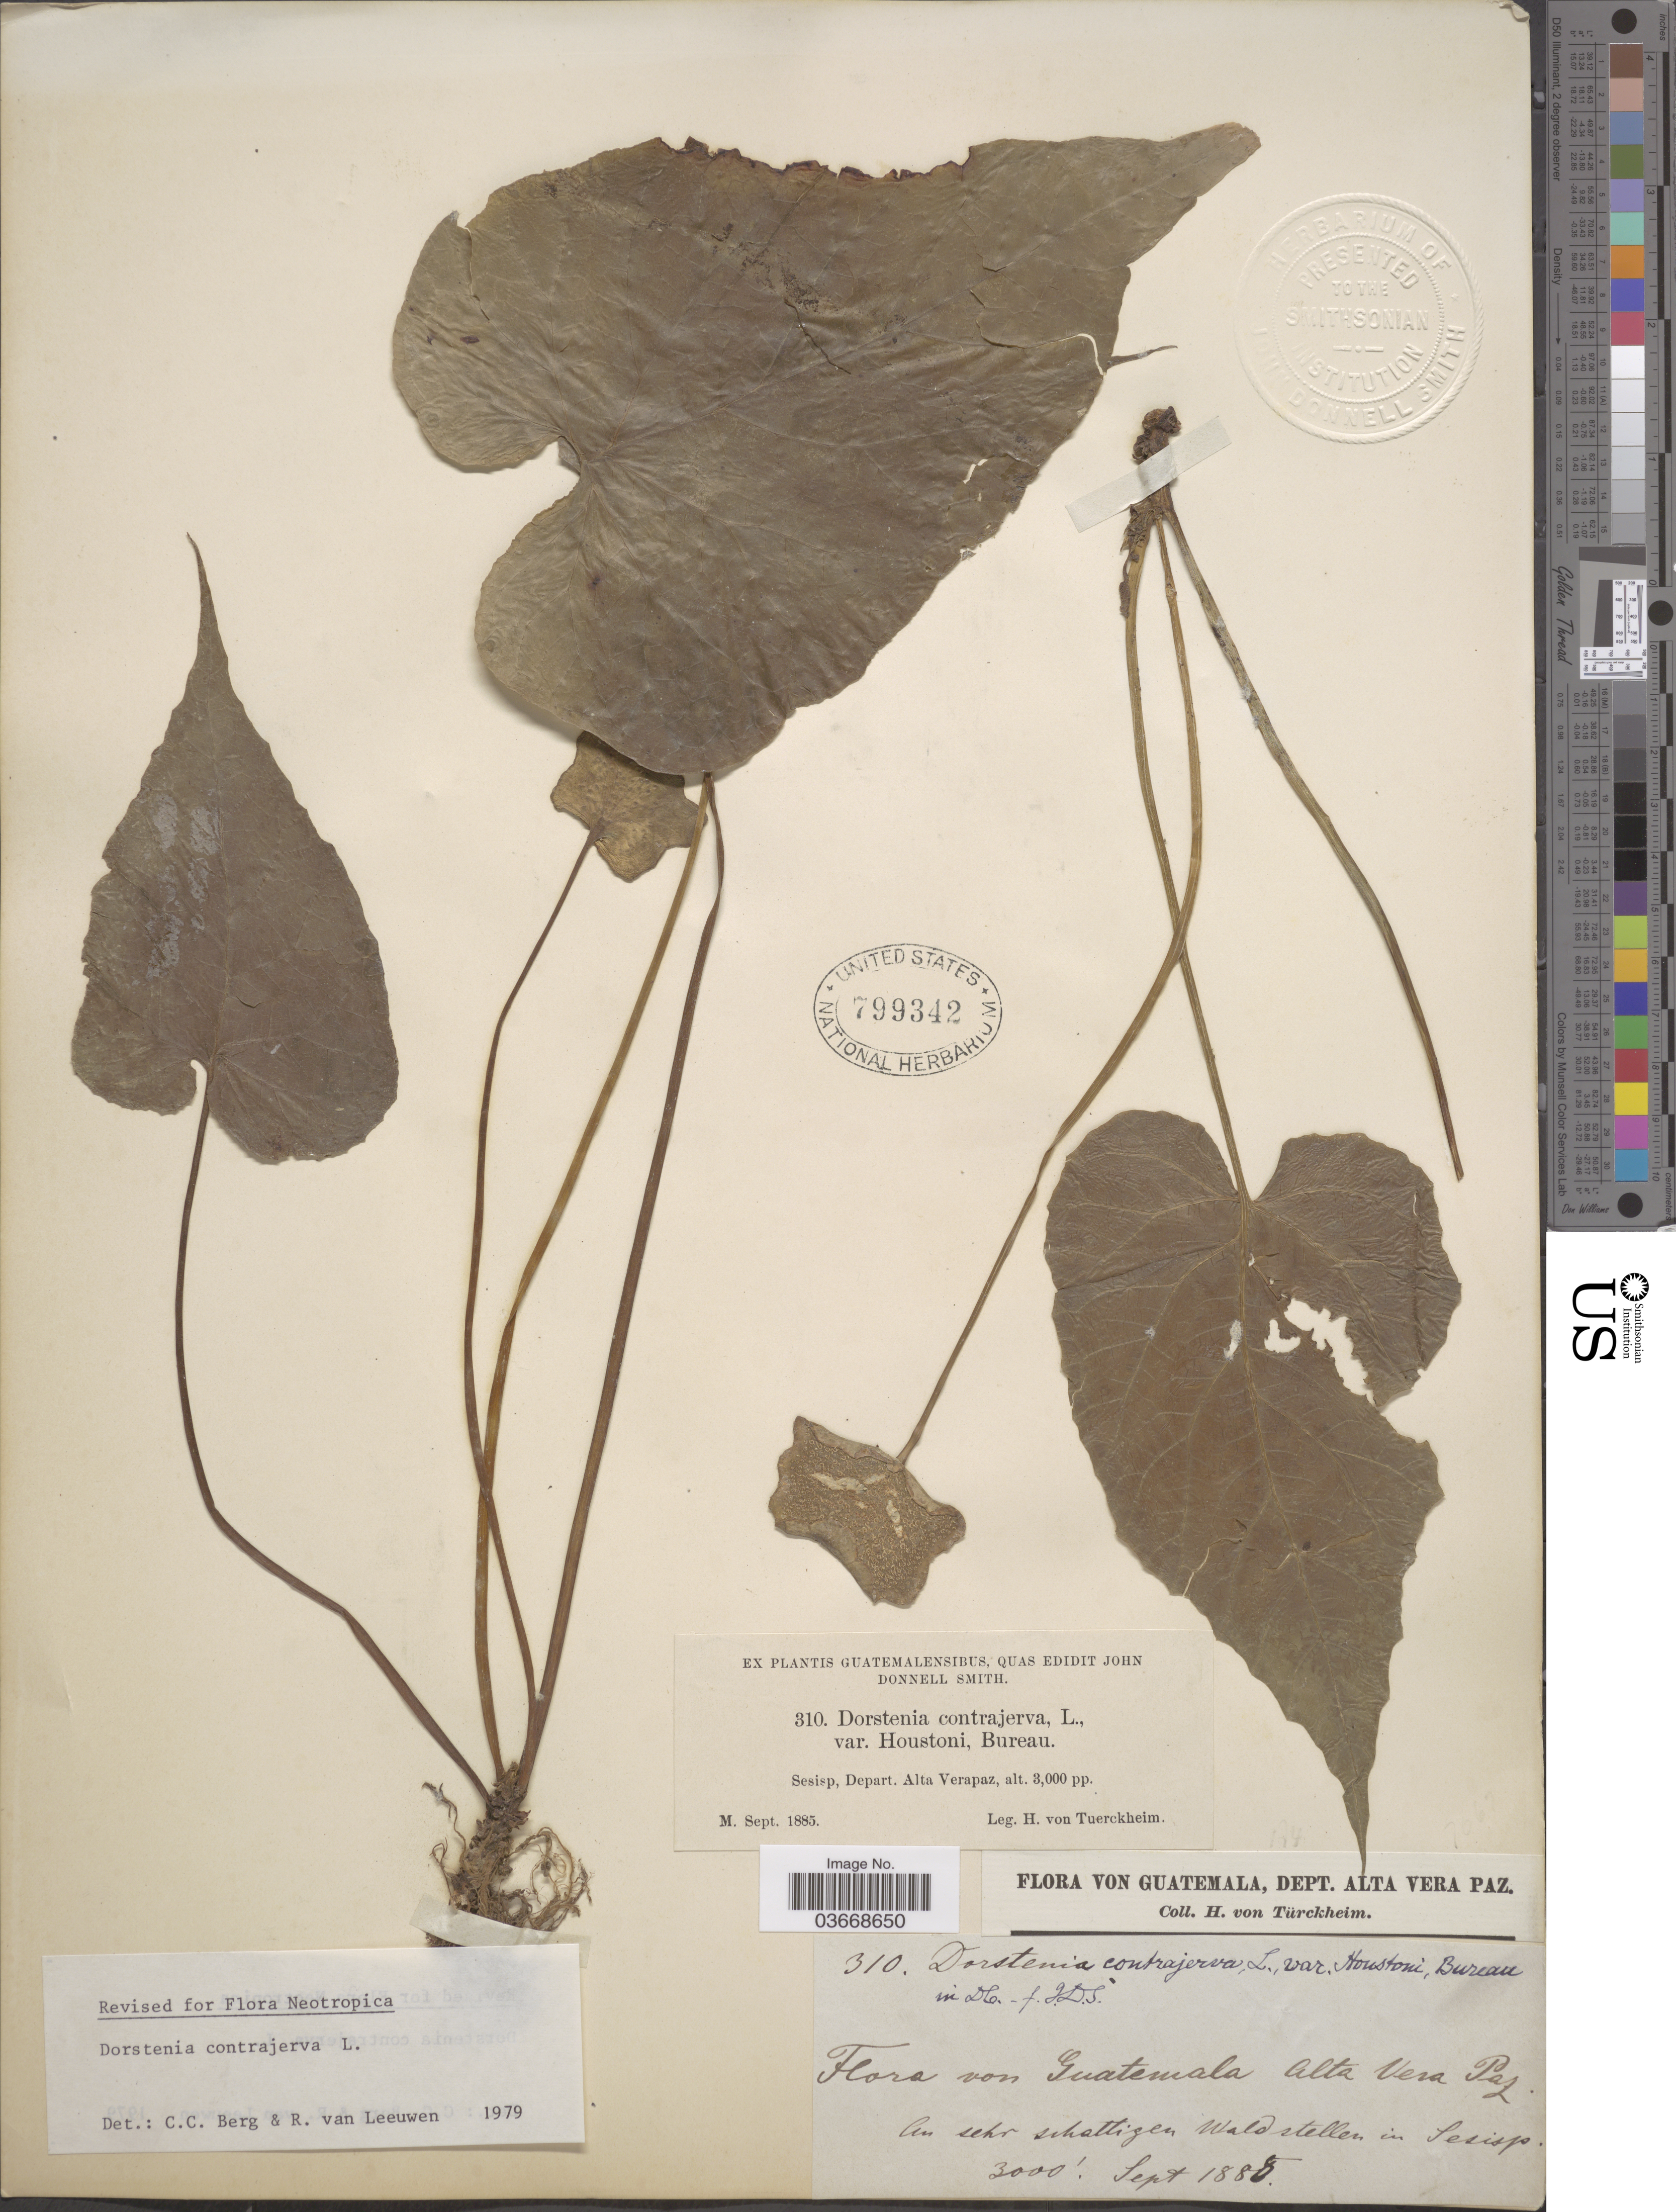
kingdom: Plantae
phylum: Tracheophyta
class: Magnoliopsida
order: Rosales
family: Moraceae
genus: Dorstenia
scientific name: Dorstenia contrajerva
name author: L.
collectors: H. von Türckheim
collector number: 310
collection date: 1885-09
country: Guatemala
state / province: Alta Verapaz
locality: Sesisp, Depart. Alta Verapaz. An sehr schattigen Waldstellen in Sesisp.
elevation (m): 914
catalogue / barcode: US 799342